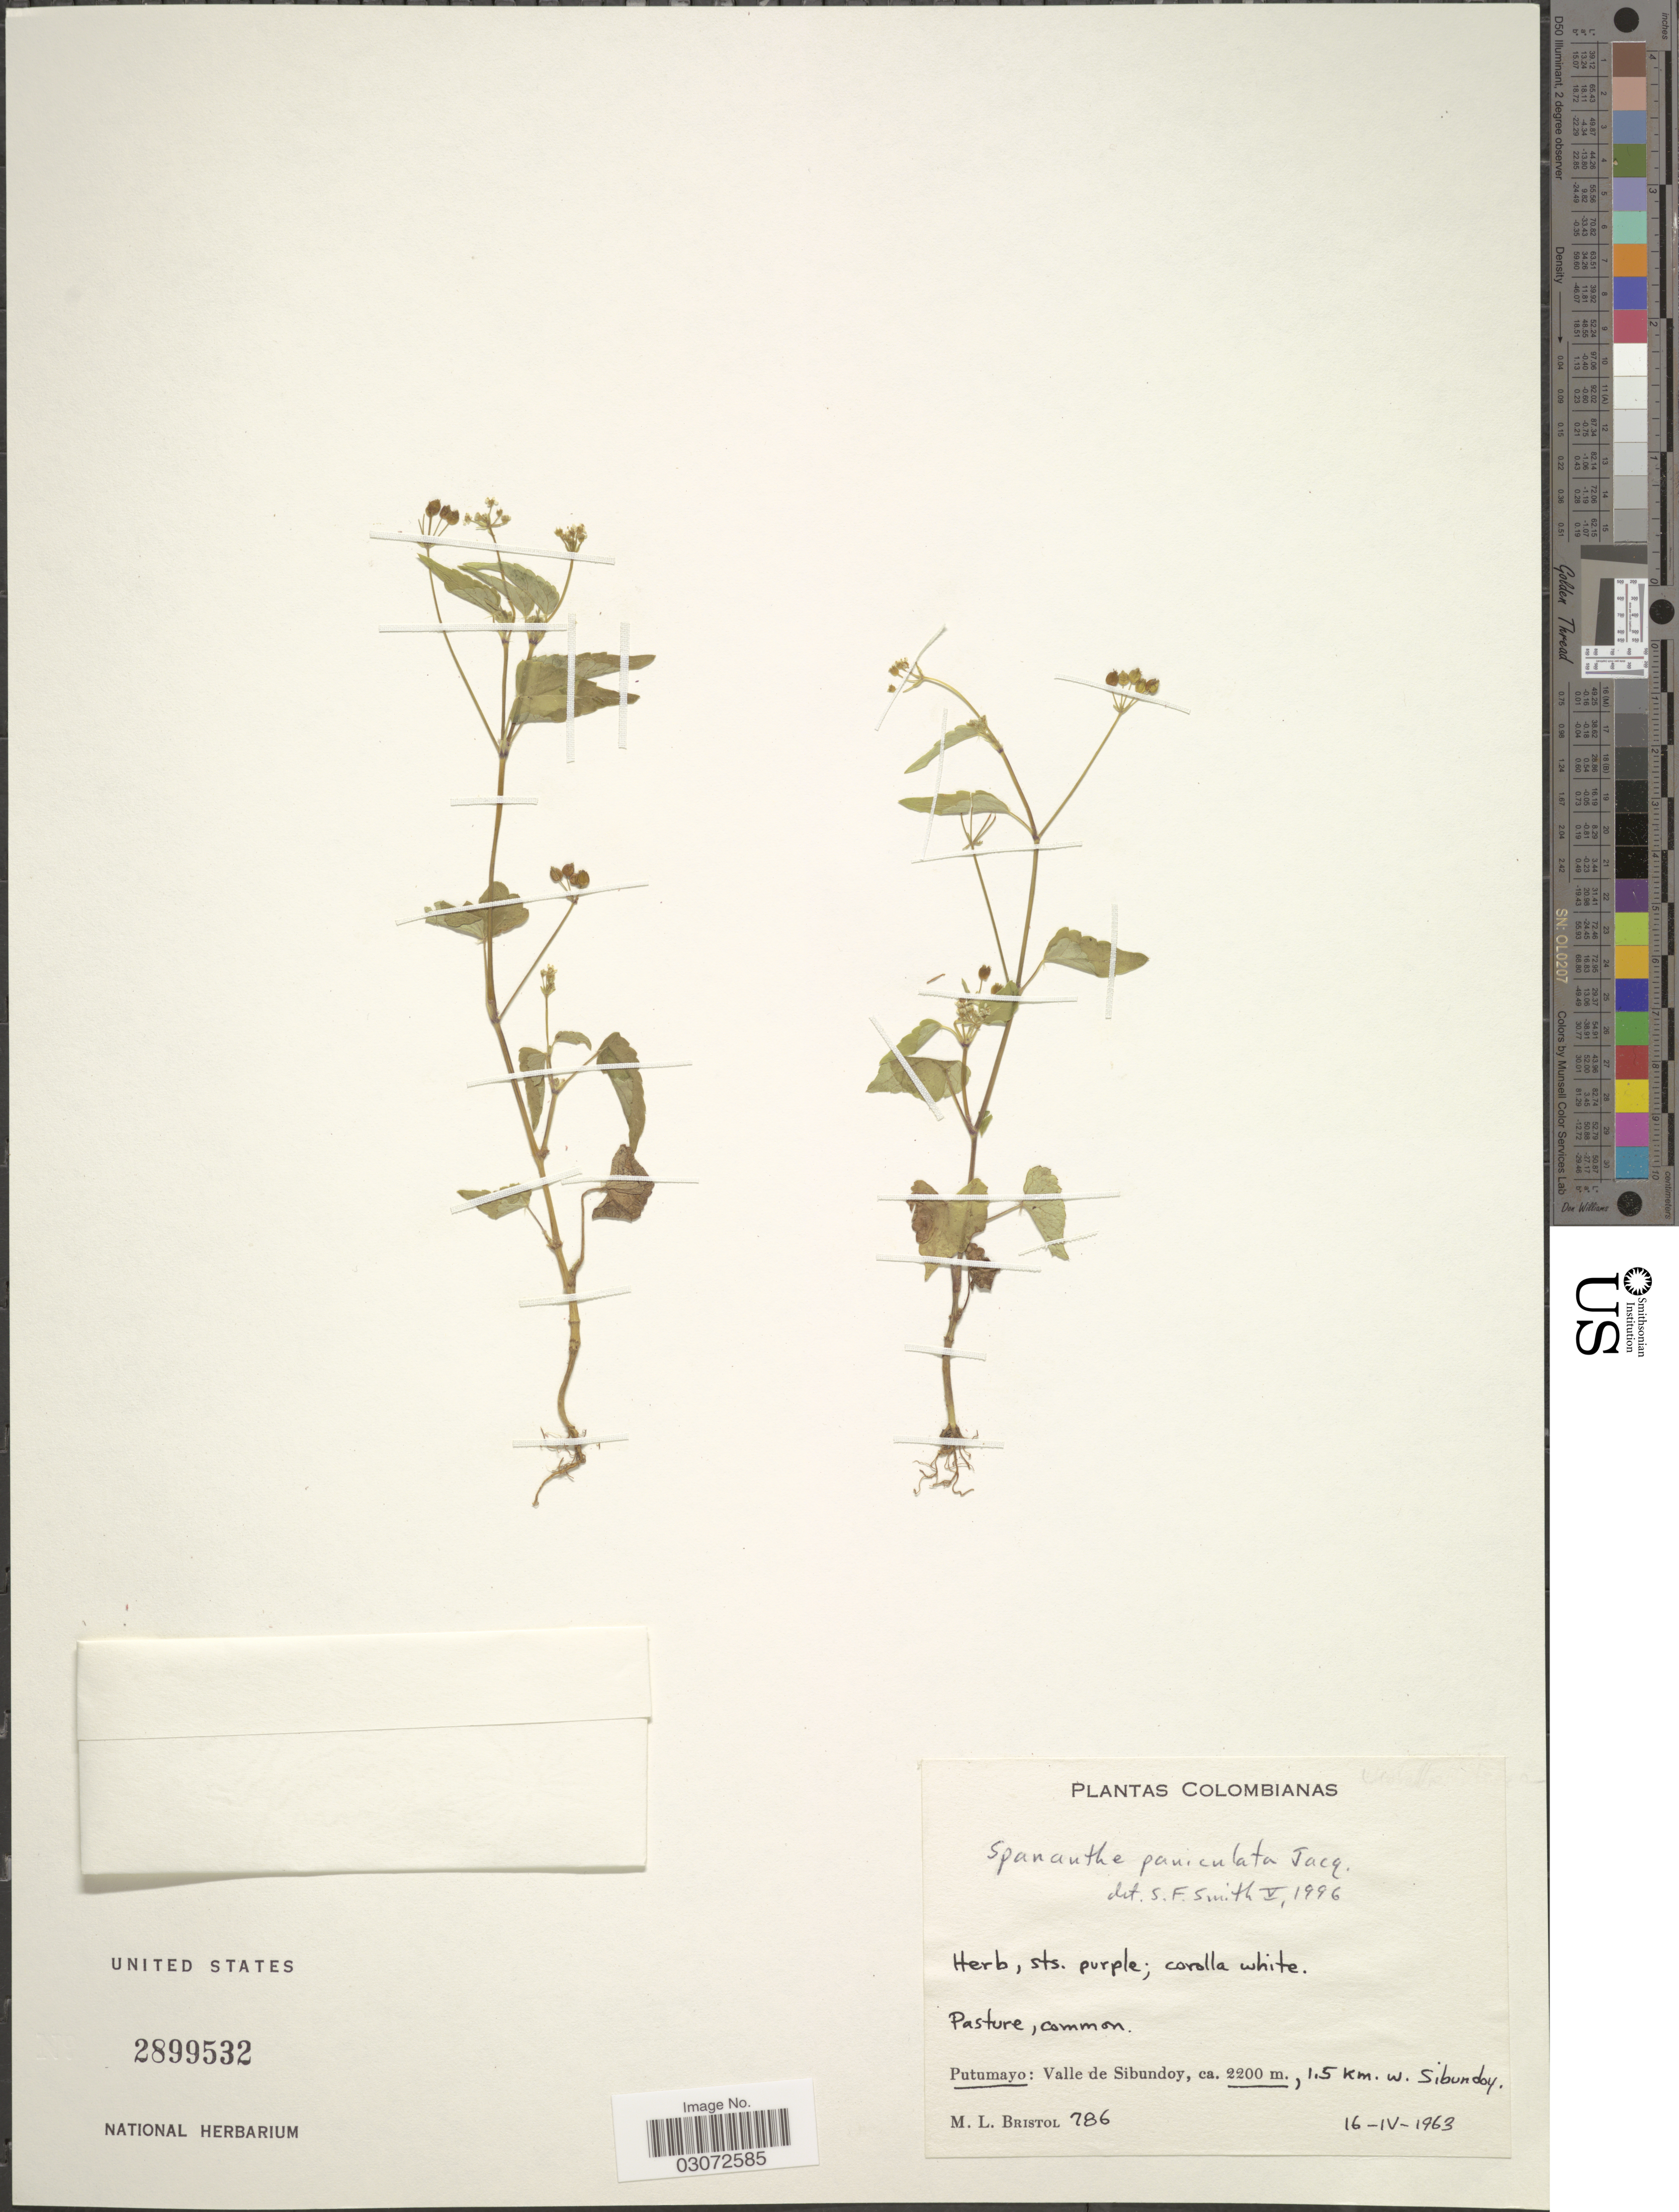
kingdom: Plantae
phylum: Tracheophyta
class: Magnoliopsida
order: Apiales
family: Apiaceae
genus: Spananthe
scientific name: Spananthe paniculata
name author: Jacq.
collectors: M. L. Bristol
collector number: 786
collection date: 1963-04-16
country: Colombia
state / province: Putumayo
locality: Valle de Sibundoy, 1.5 km. W. Sibundoy.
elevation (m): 2200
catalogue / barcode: US 2899532